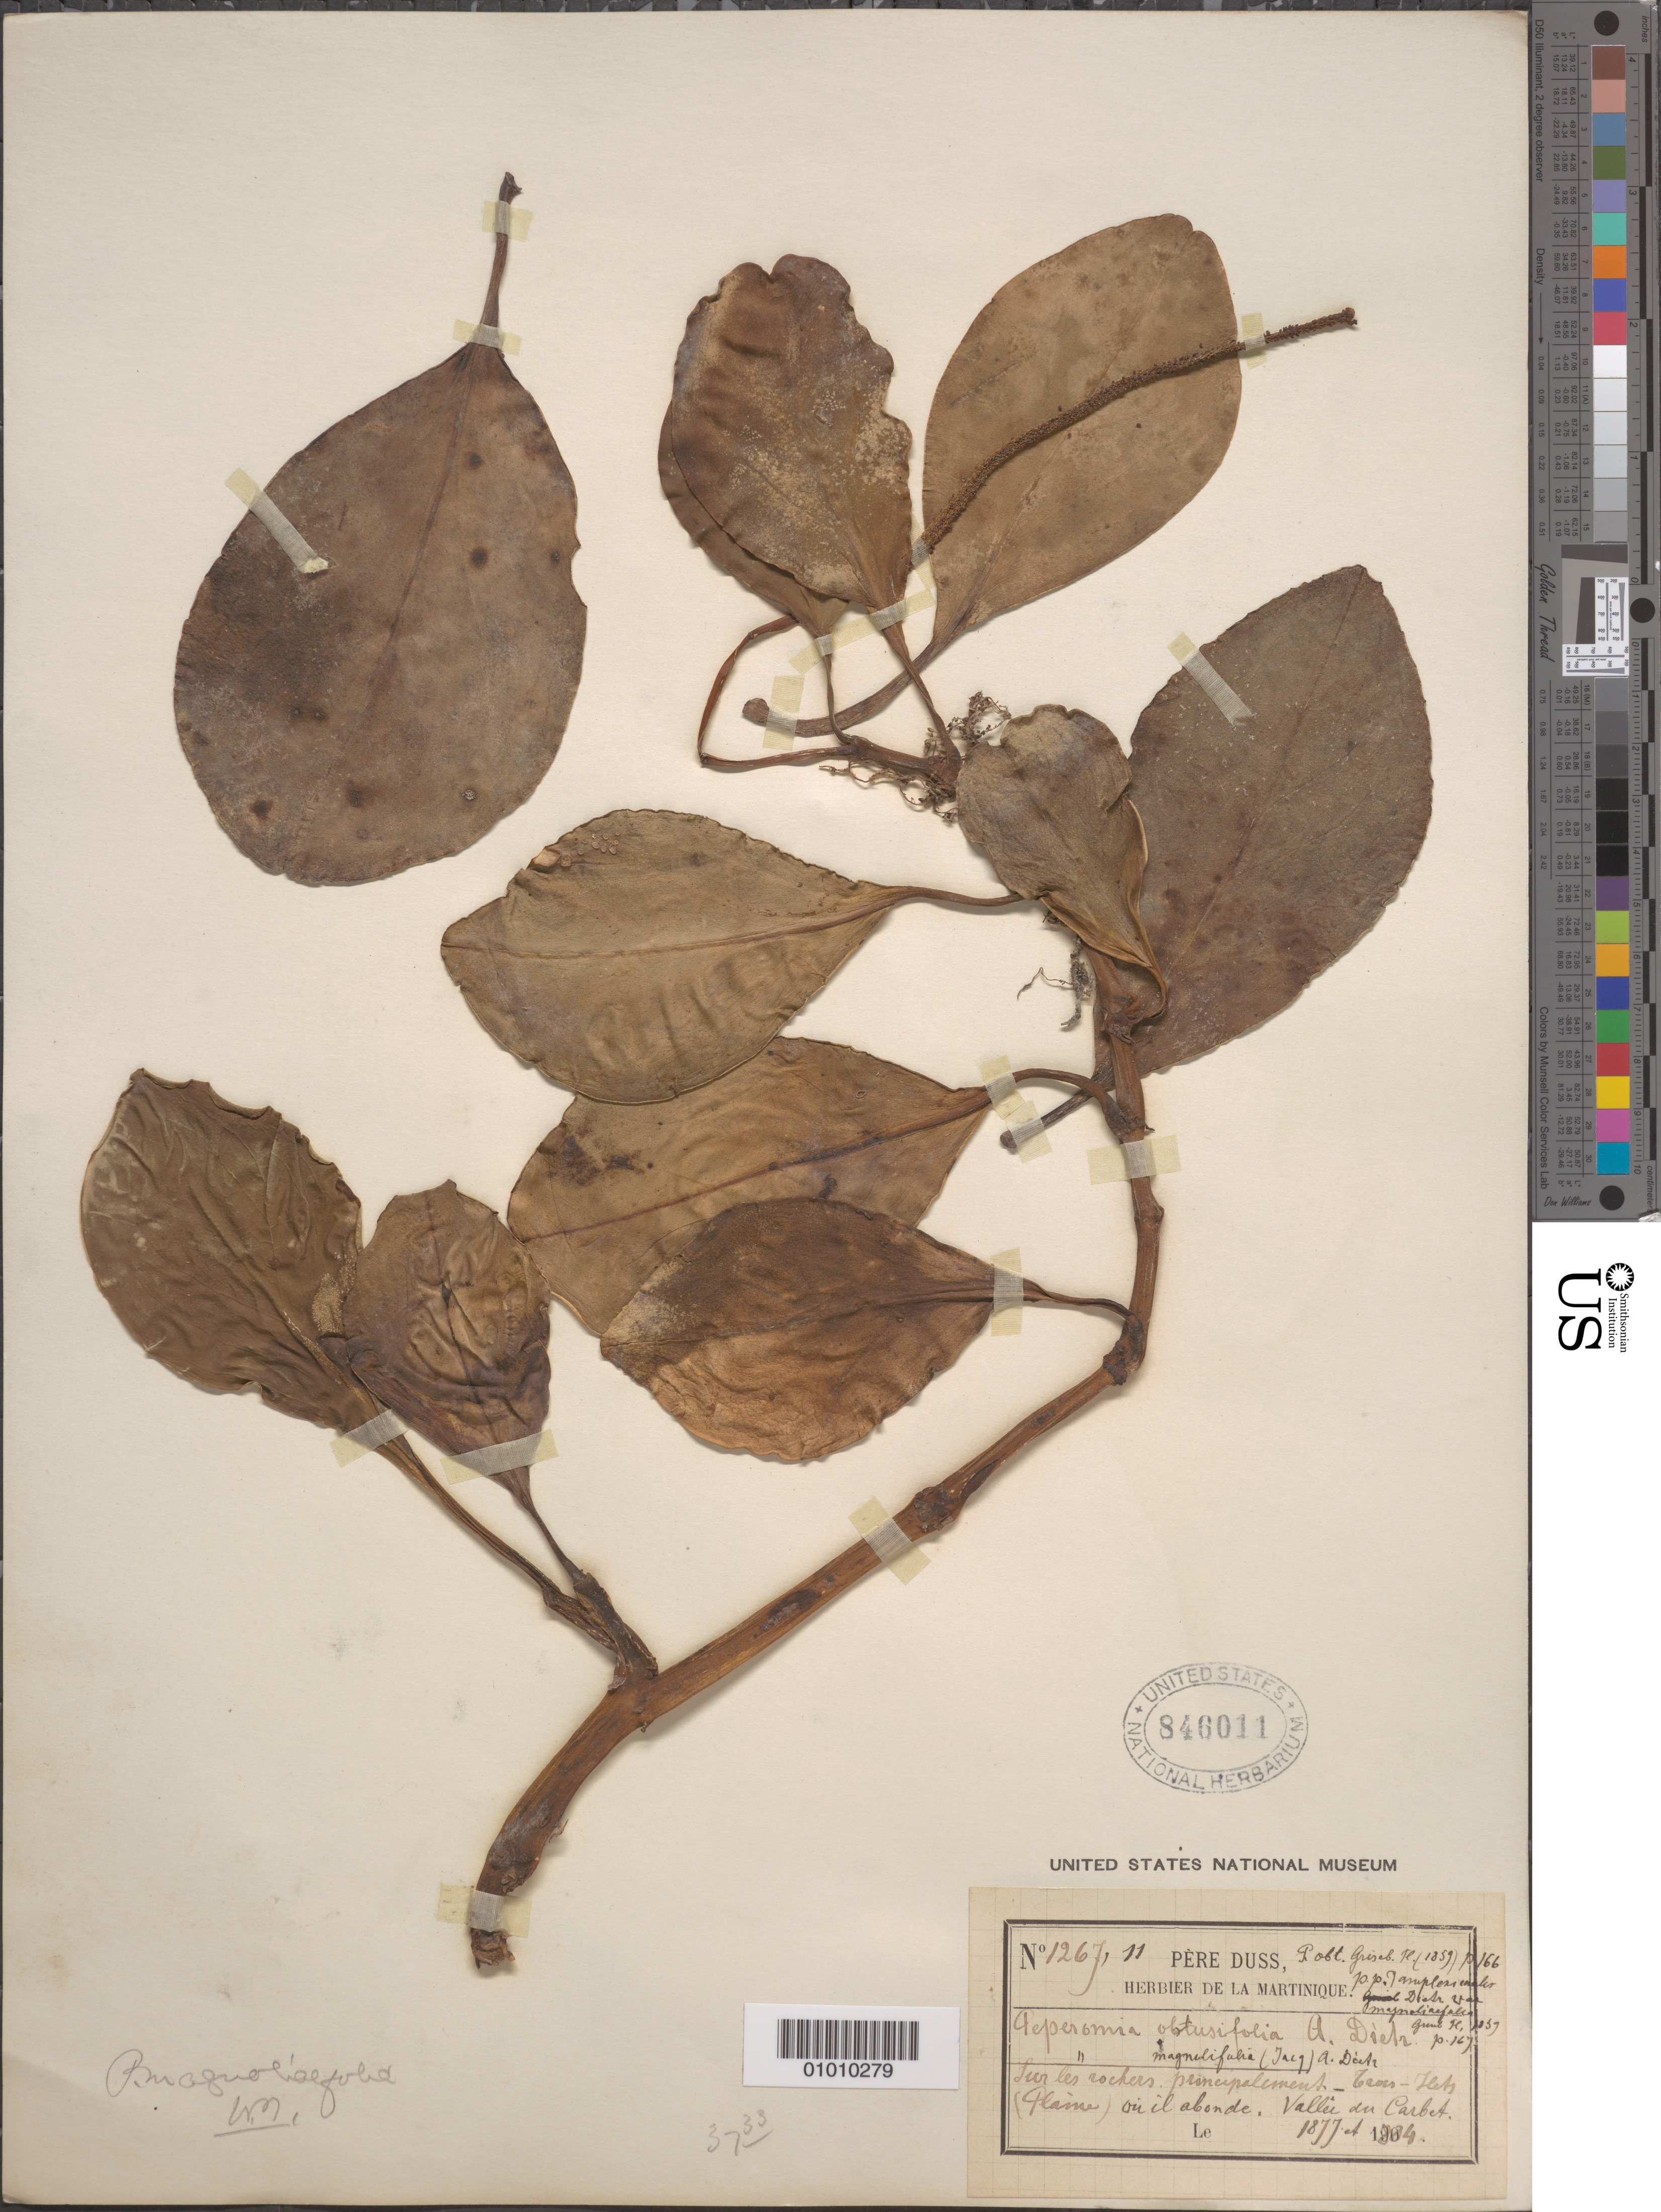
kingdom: Plantae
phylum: Tracheophyta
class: Magnoliopsida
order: Piperales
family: Piperaceae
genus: Peperomia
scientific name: Peperomia magnoliifolia var. magnoliifolia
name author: (Jacq.) A. Dietr.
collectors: Père Duss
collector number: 1267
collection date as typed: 1877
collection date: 1877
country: Martinique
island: Martinique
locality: Valley de carbet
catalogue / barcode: US 846011